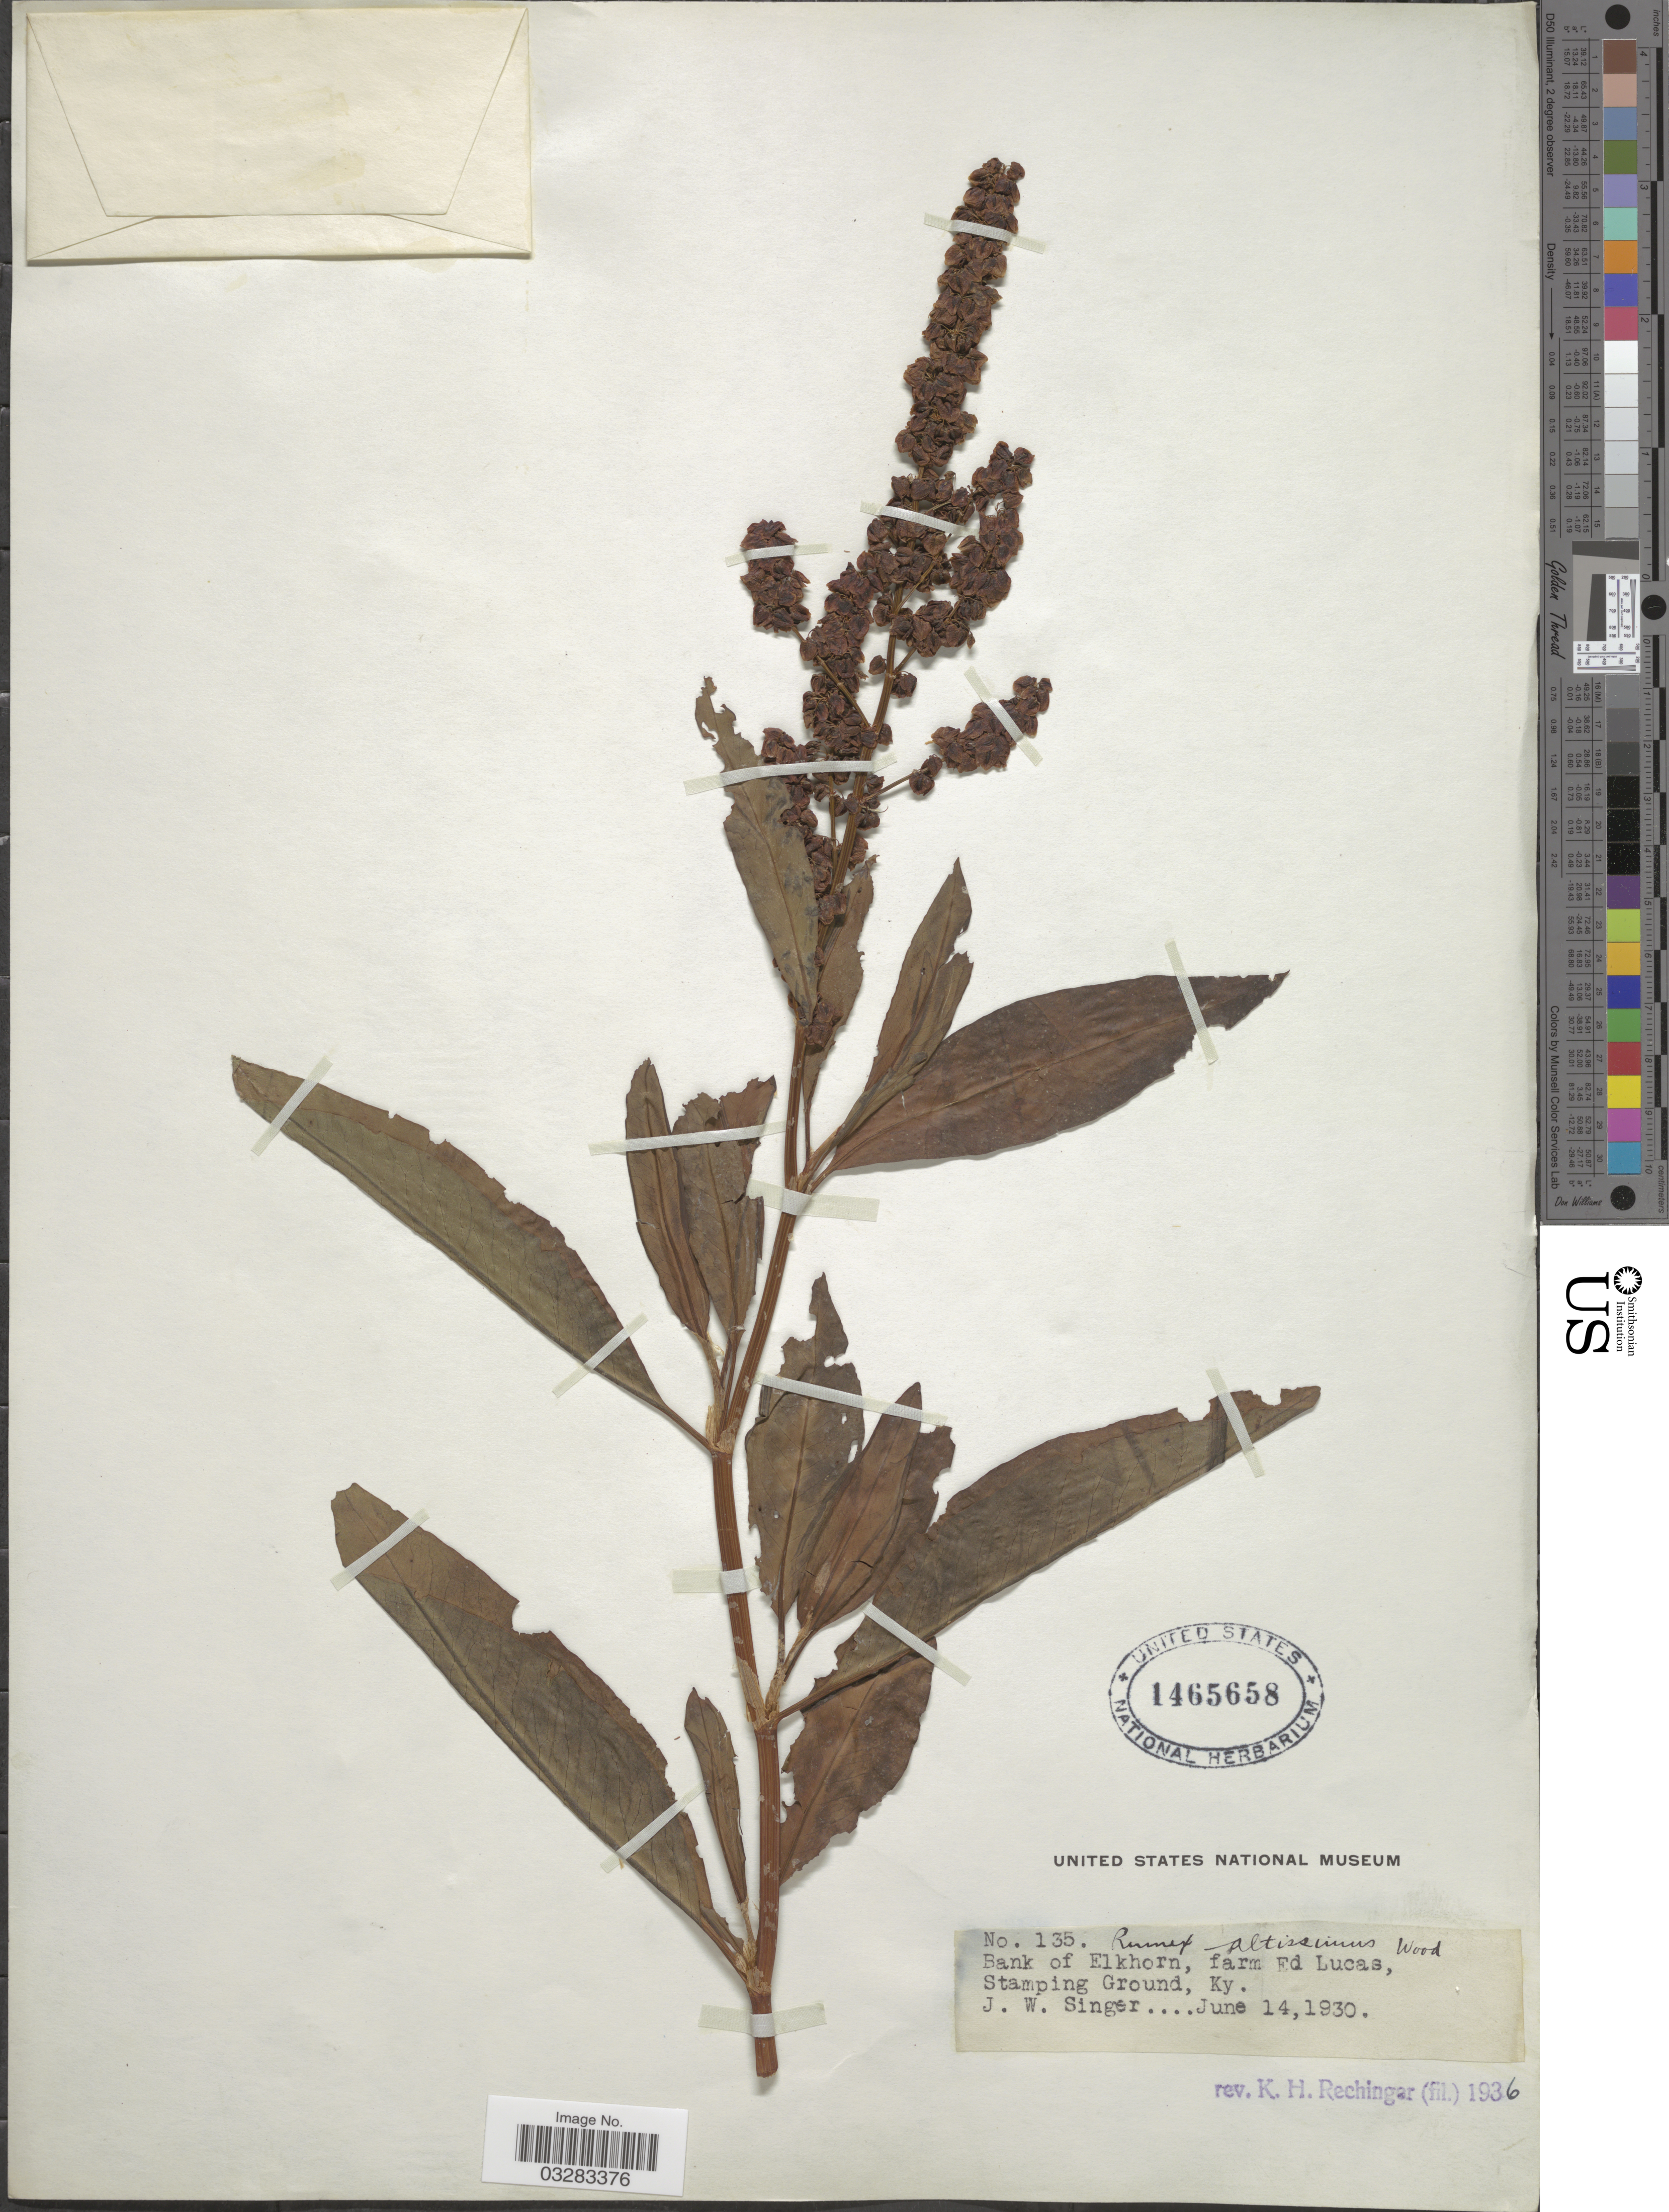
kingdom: Plantae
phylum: Tracheophyta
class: Magnoliopsida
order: Caryophyllales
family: Polygonaceae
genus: Rumex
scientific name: Rumex altissimus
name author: Alph. Wood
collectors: J. EW. Singer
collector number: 135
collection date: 1930-06-14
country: United States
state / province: Kentucky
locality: Bank of Elkhorn, farm Ed Lucas, Stamping Ground.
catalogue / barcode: US 1465658